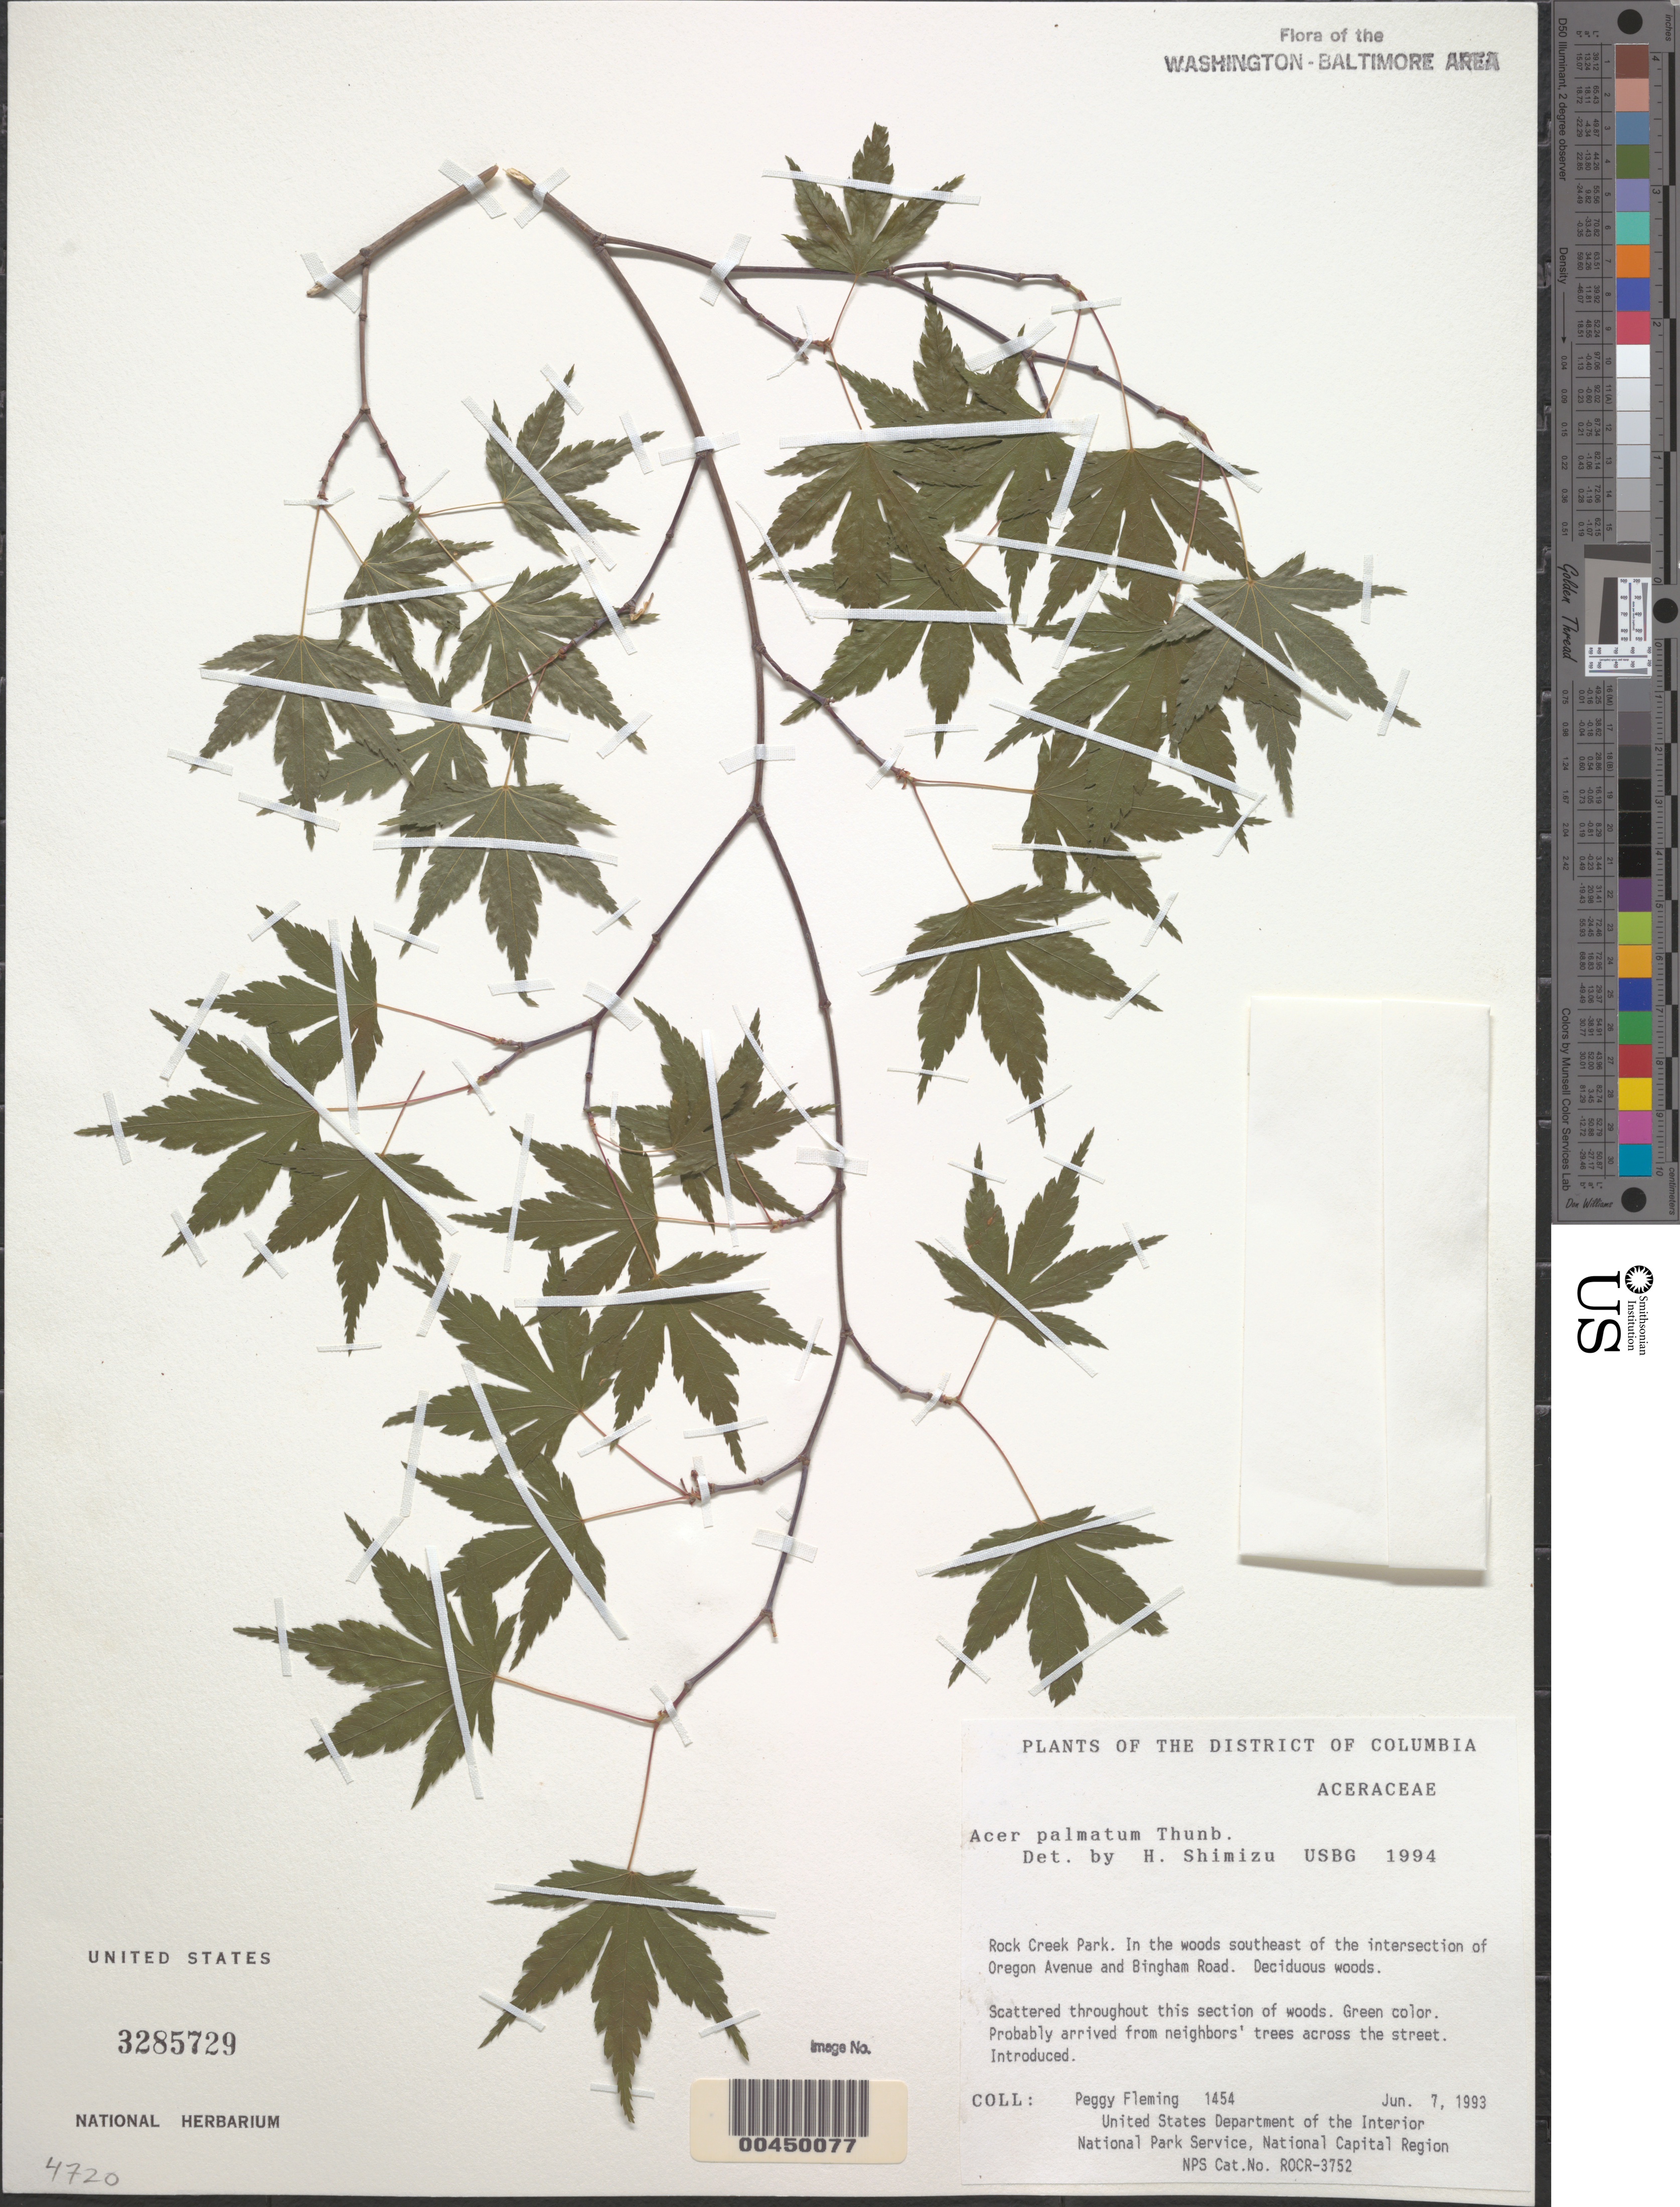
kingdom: Plantae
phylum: Tracheophyta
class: Magnoliopsida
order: Sapindales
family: Sapindaceae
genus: Acer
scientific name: Acer palmatum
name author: Thunb.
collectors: P. Fleming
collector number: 1457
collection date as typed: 07 Jun 1993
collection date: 1993-06-07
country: United States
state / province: District of Columbia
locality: Rock Creek Park, SE of the intersection of Oregon Ave. and Bingham Road Rock Creek Park & vicinity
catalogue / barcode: US 3285729